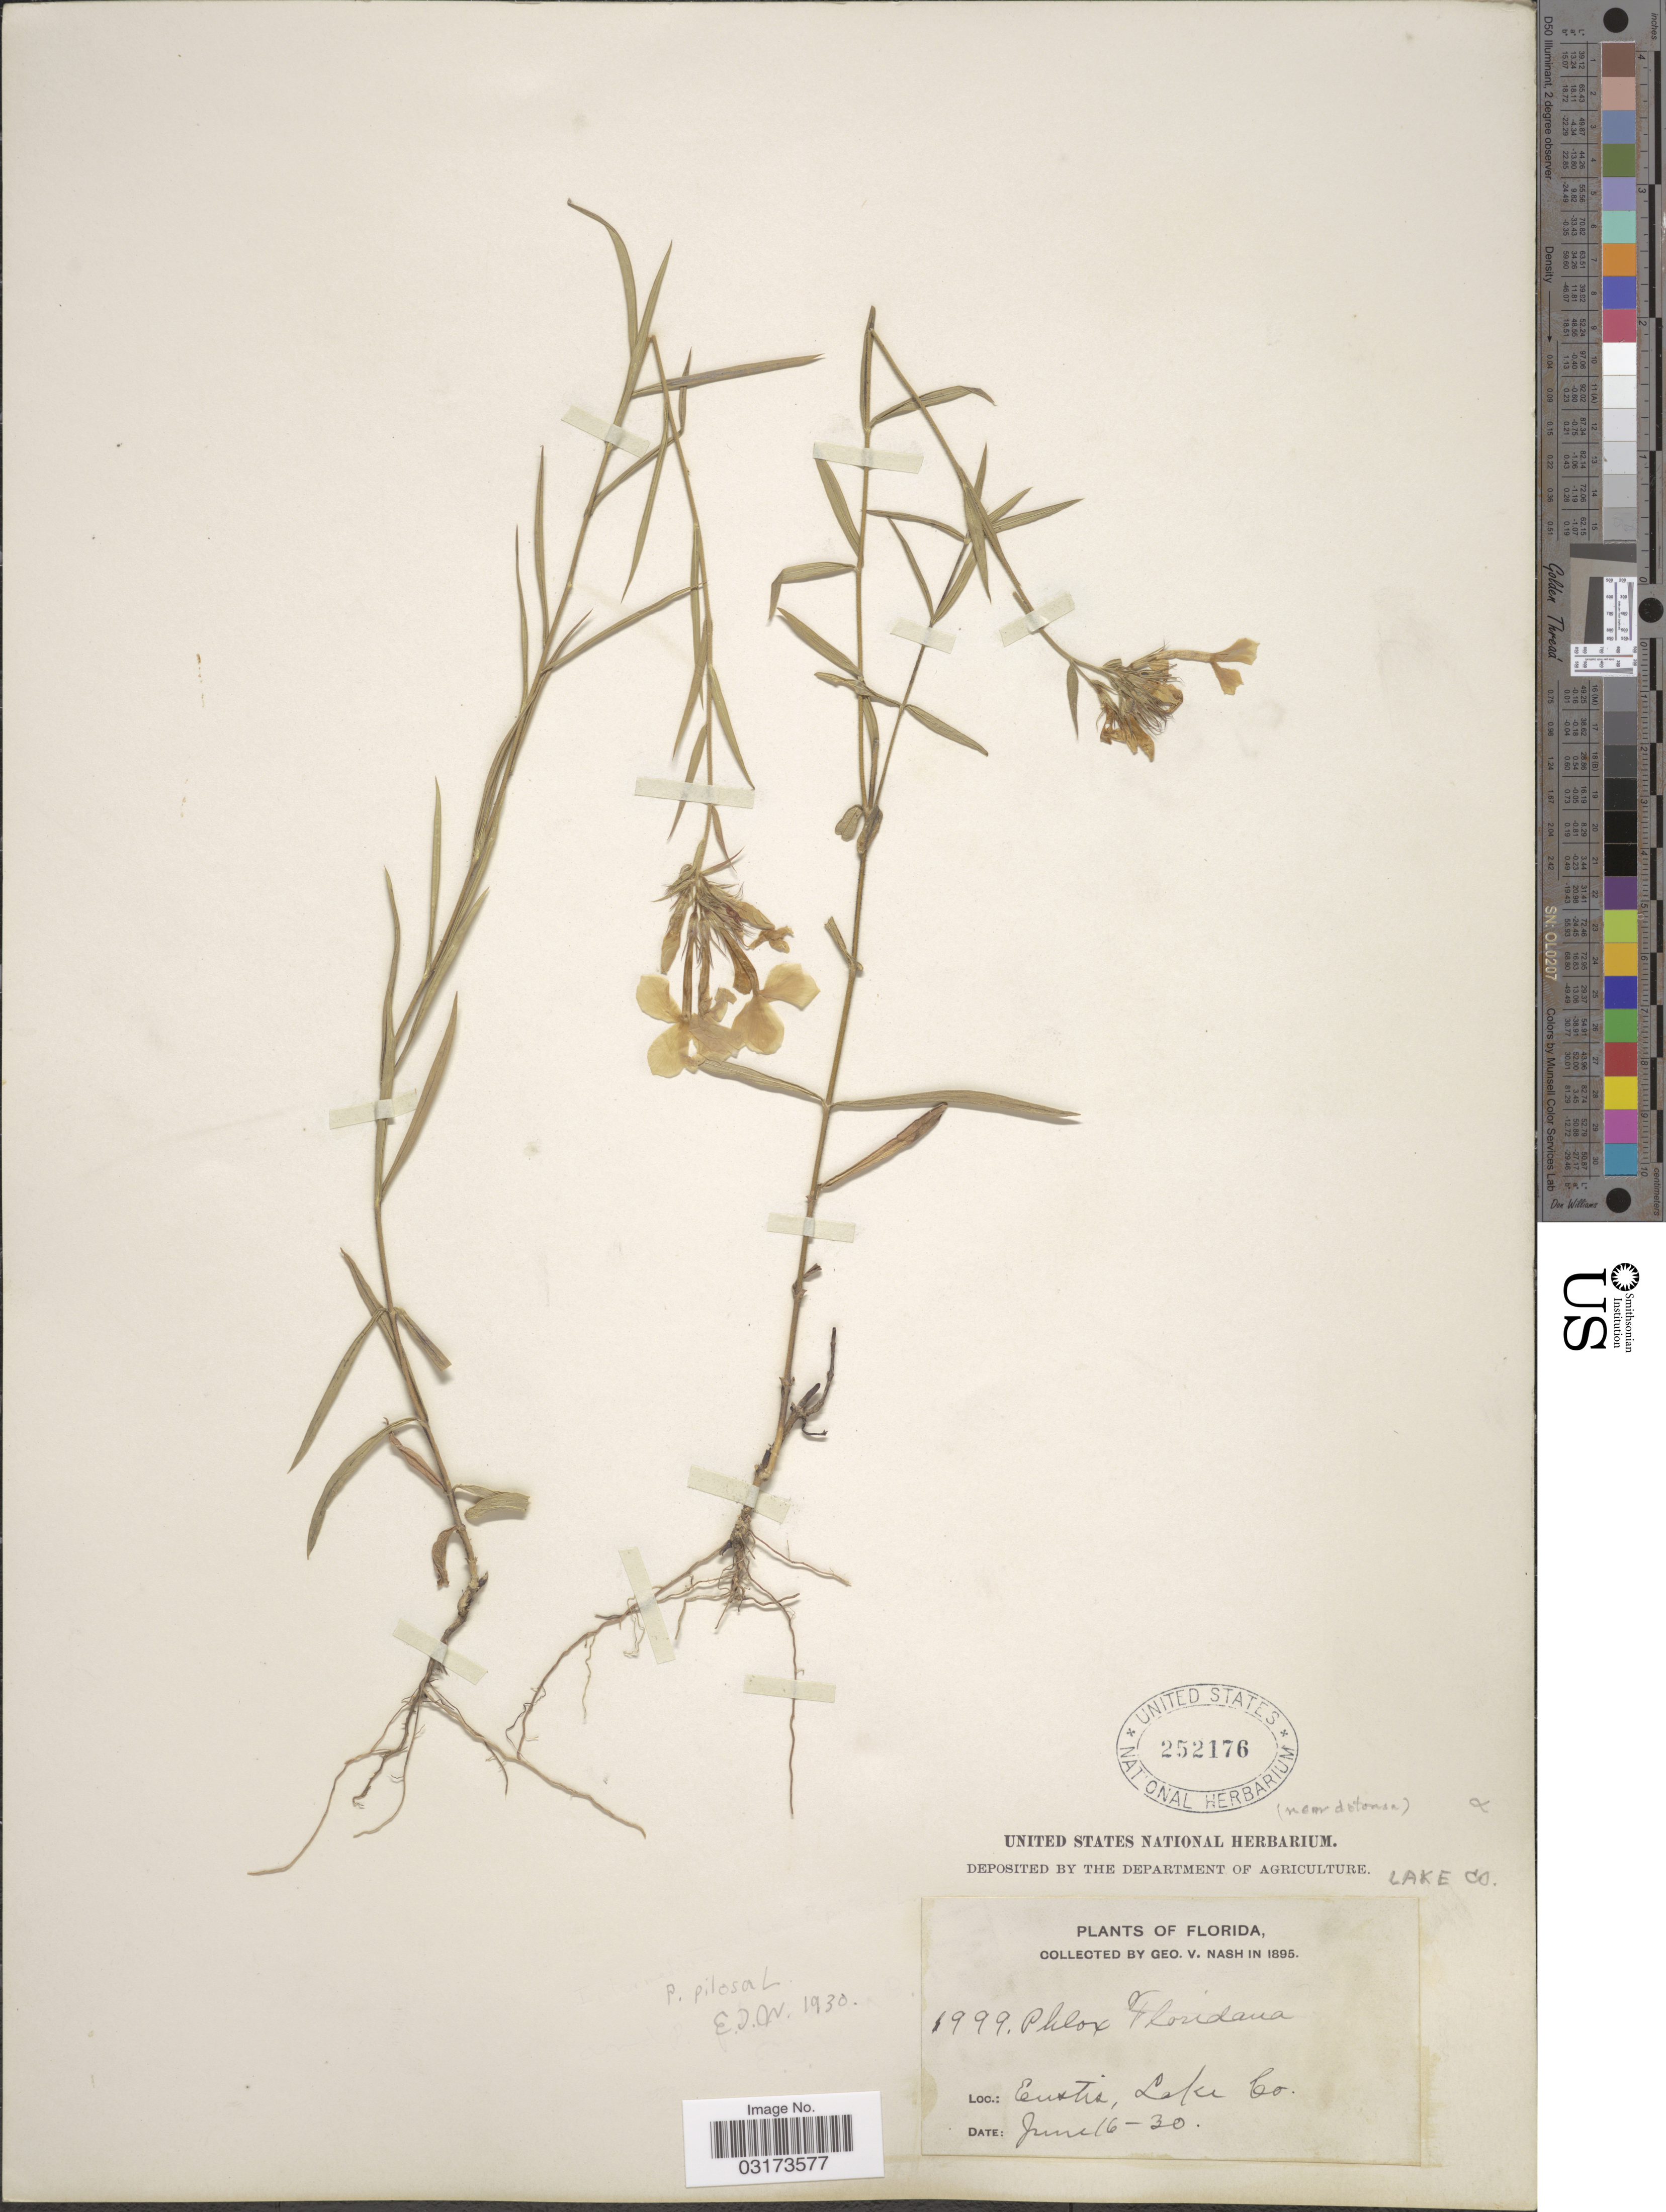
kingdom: Plantae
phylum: Tracheophyta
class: Magnoliopsida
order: Ericales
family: Polemoniaceae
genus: Phlox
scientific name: Phlox pilosa var. detonsa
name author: A. Gray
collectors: G. V. Nash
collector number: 1999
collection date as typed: Transcribed d/m/y: 16/6/30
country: United States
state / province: Florida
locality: Lake Co. Eustis, Lake Co.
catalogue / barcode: US 252176